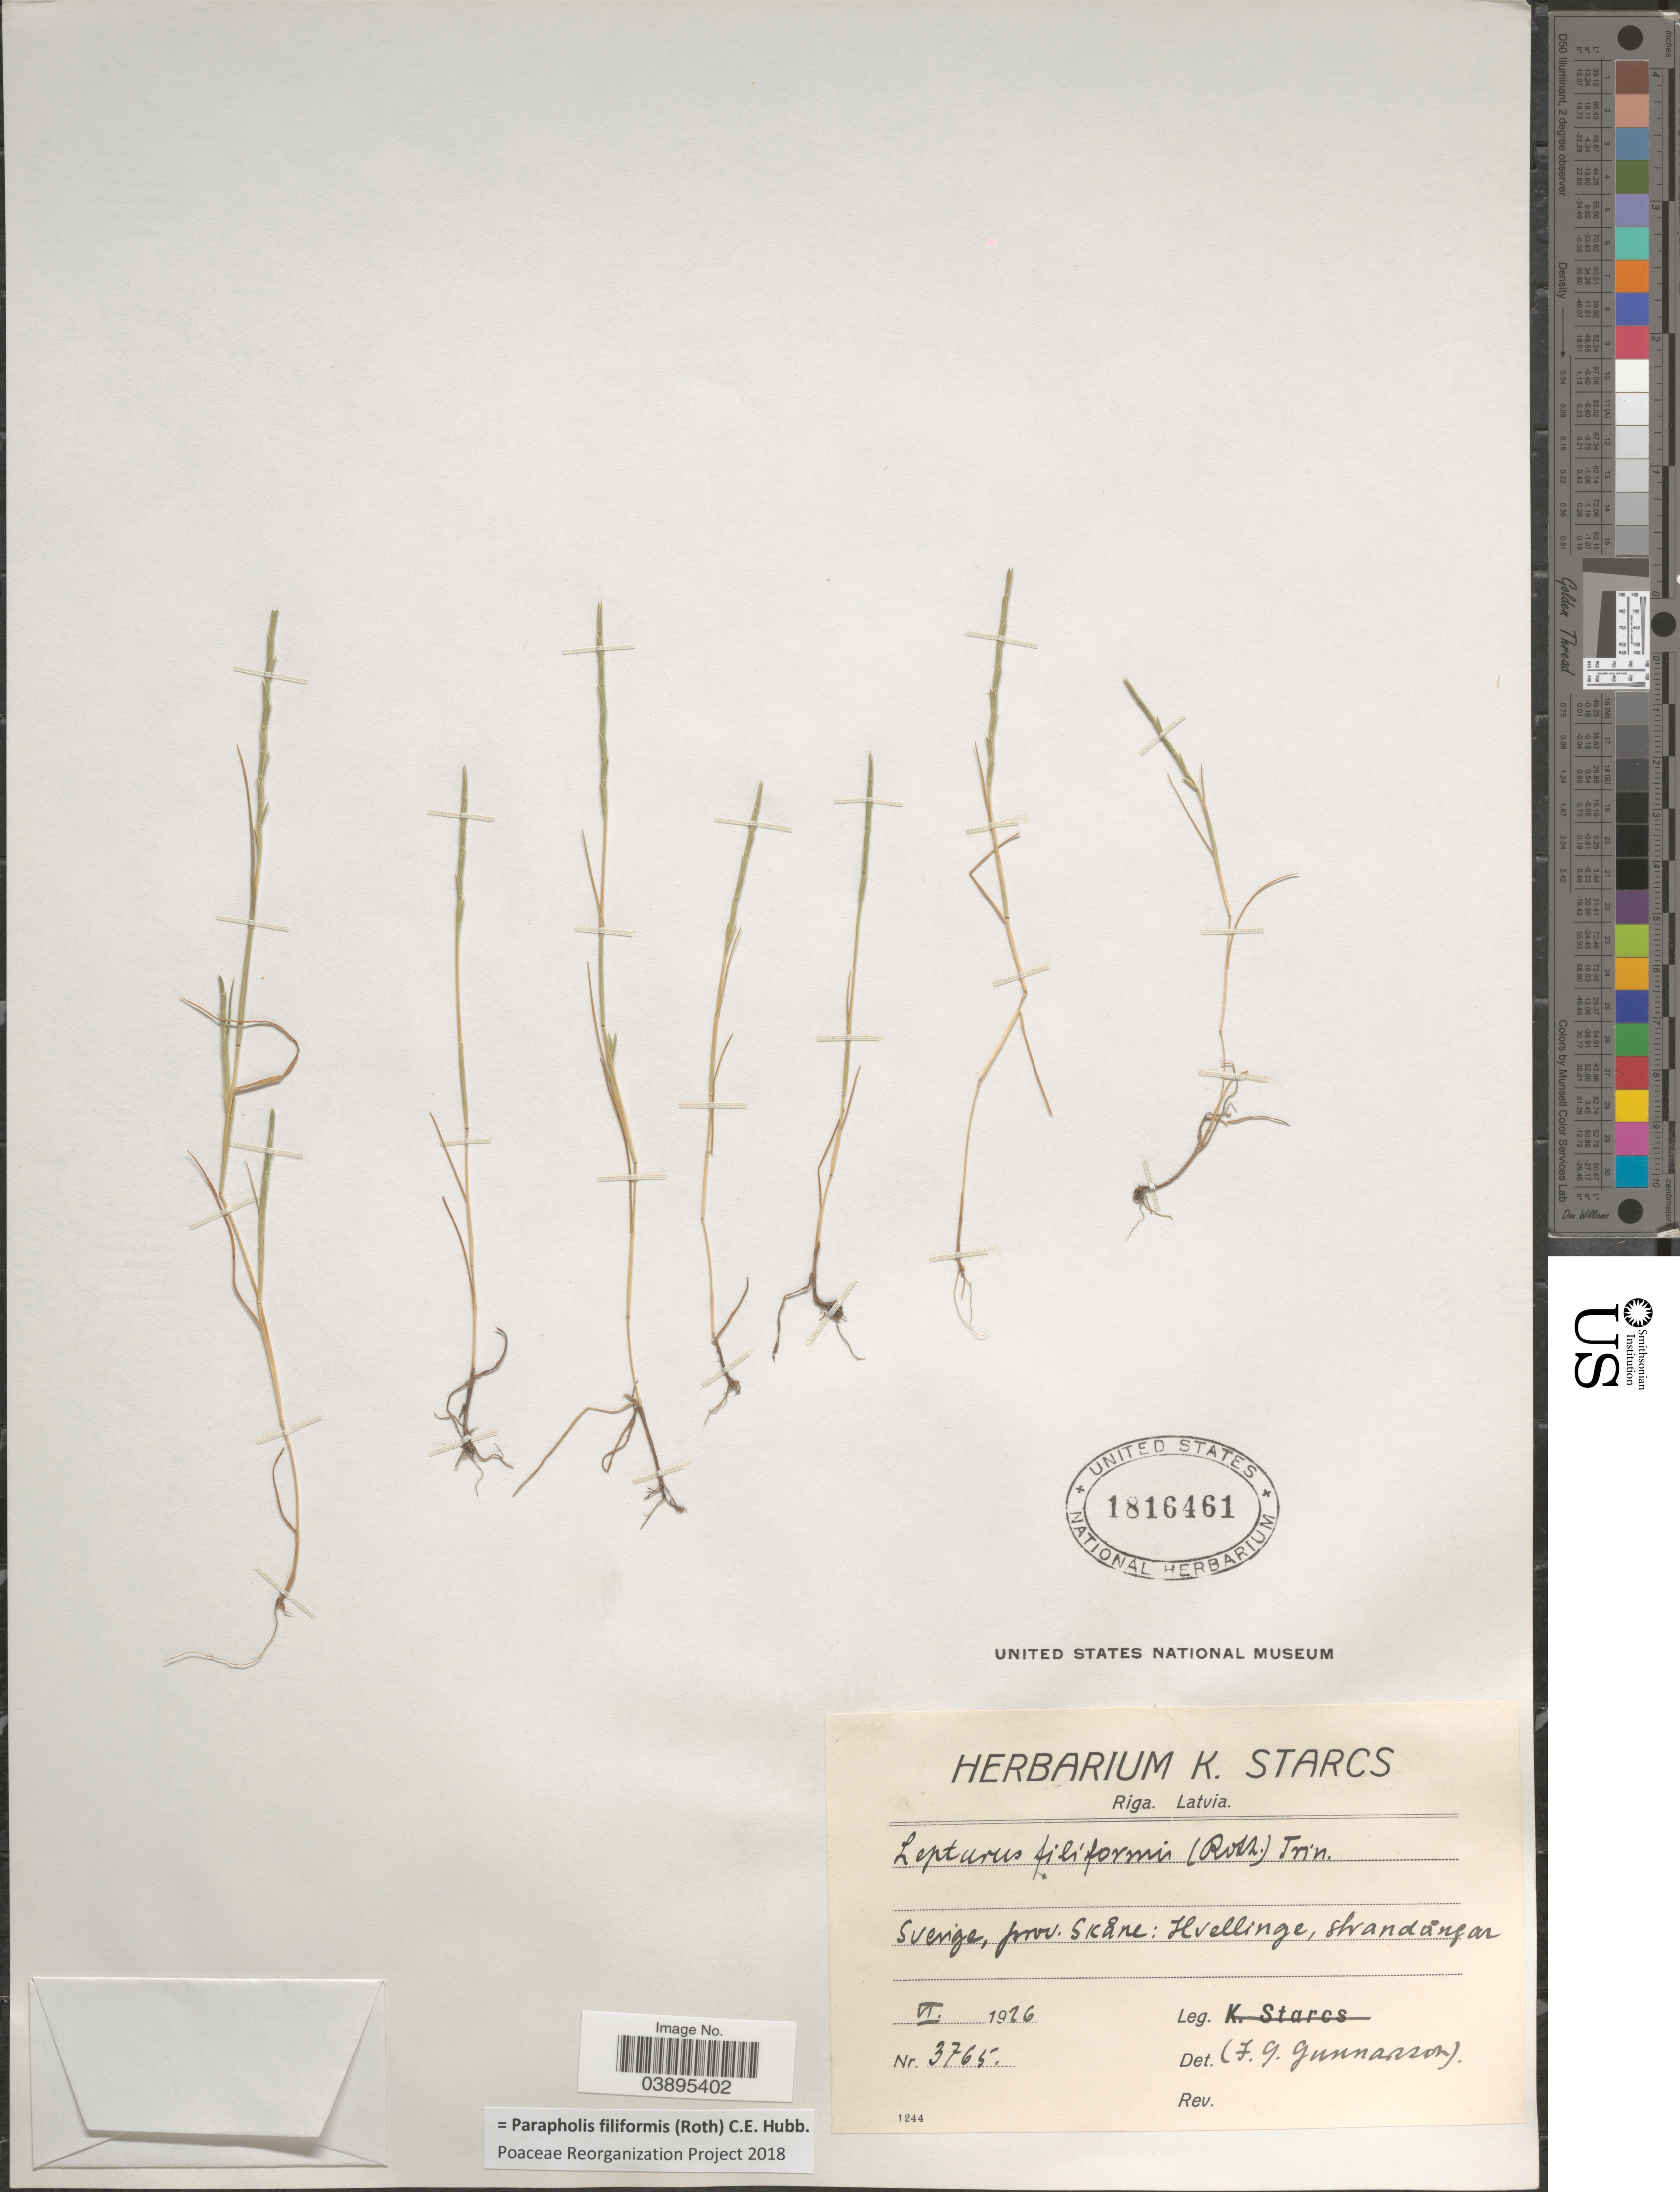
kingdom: Plantae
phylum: Tracheophyta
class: Liliopsida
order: Poales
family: Poaceae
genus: Parapholis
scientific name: Parapholis filiformis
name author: (Roth) C.E. Hubb.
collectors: F. Gunnarson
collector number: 3765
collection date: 1926-06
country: Sweden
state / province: Skåne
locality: Sverige: Hvellinge, strandångar.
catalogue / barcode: US 1816461